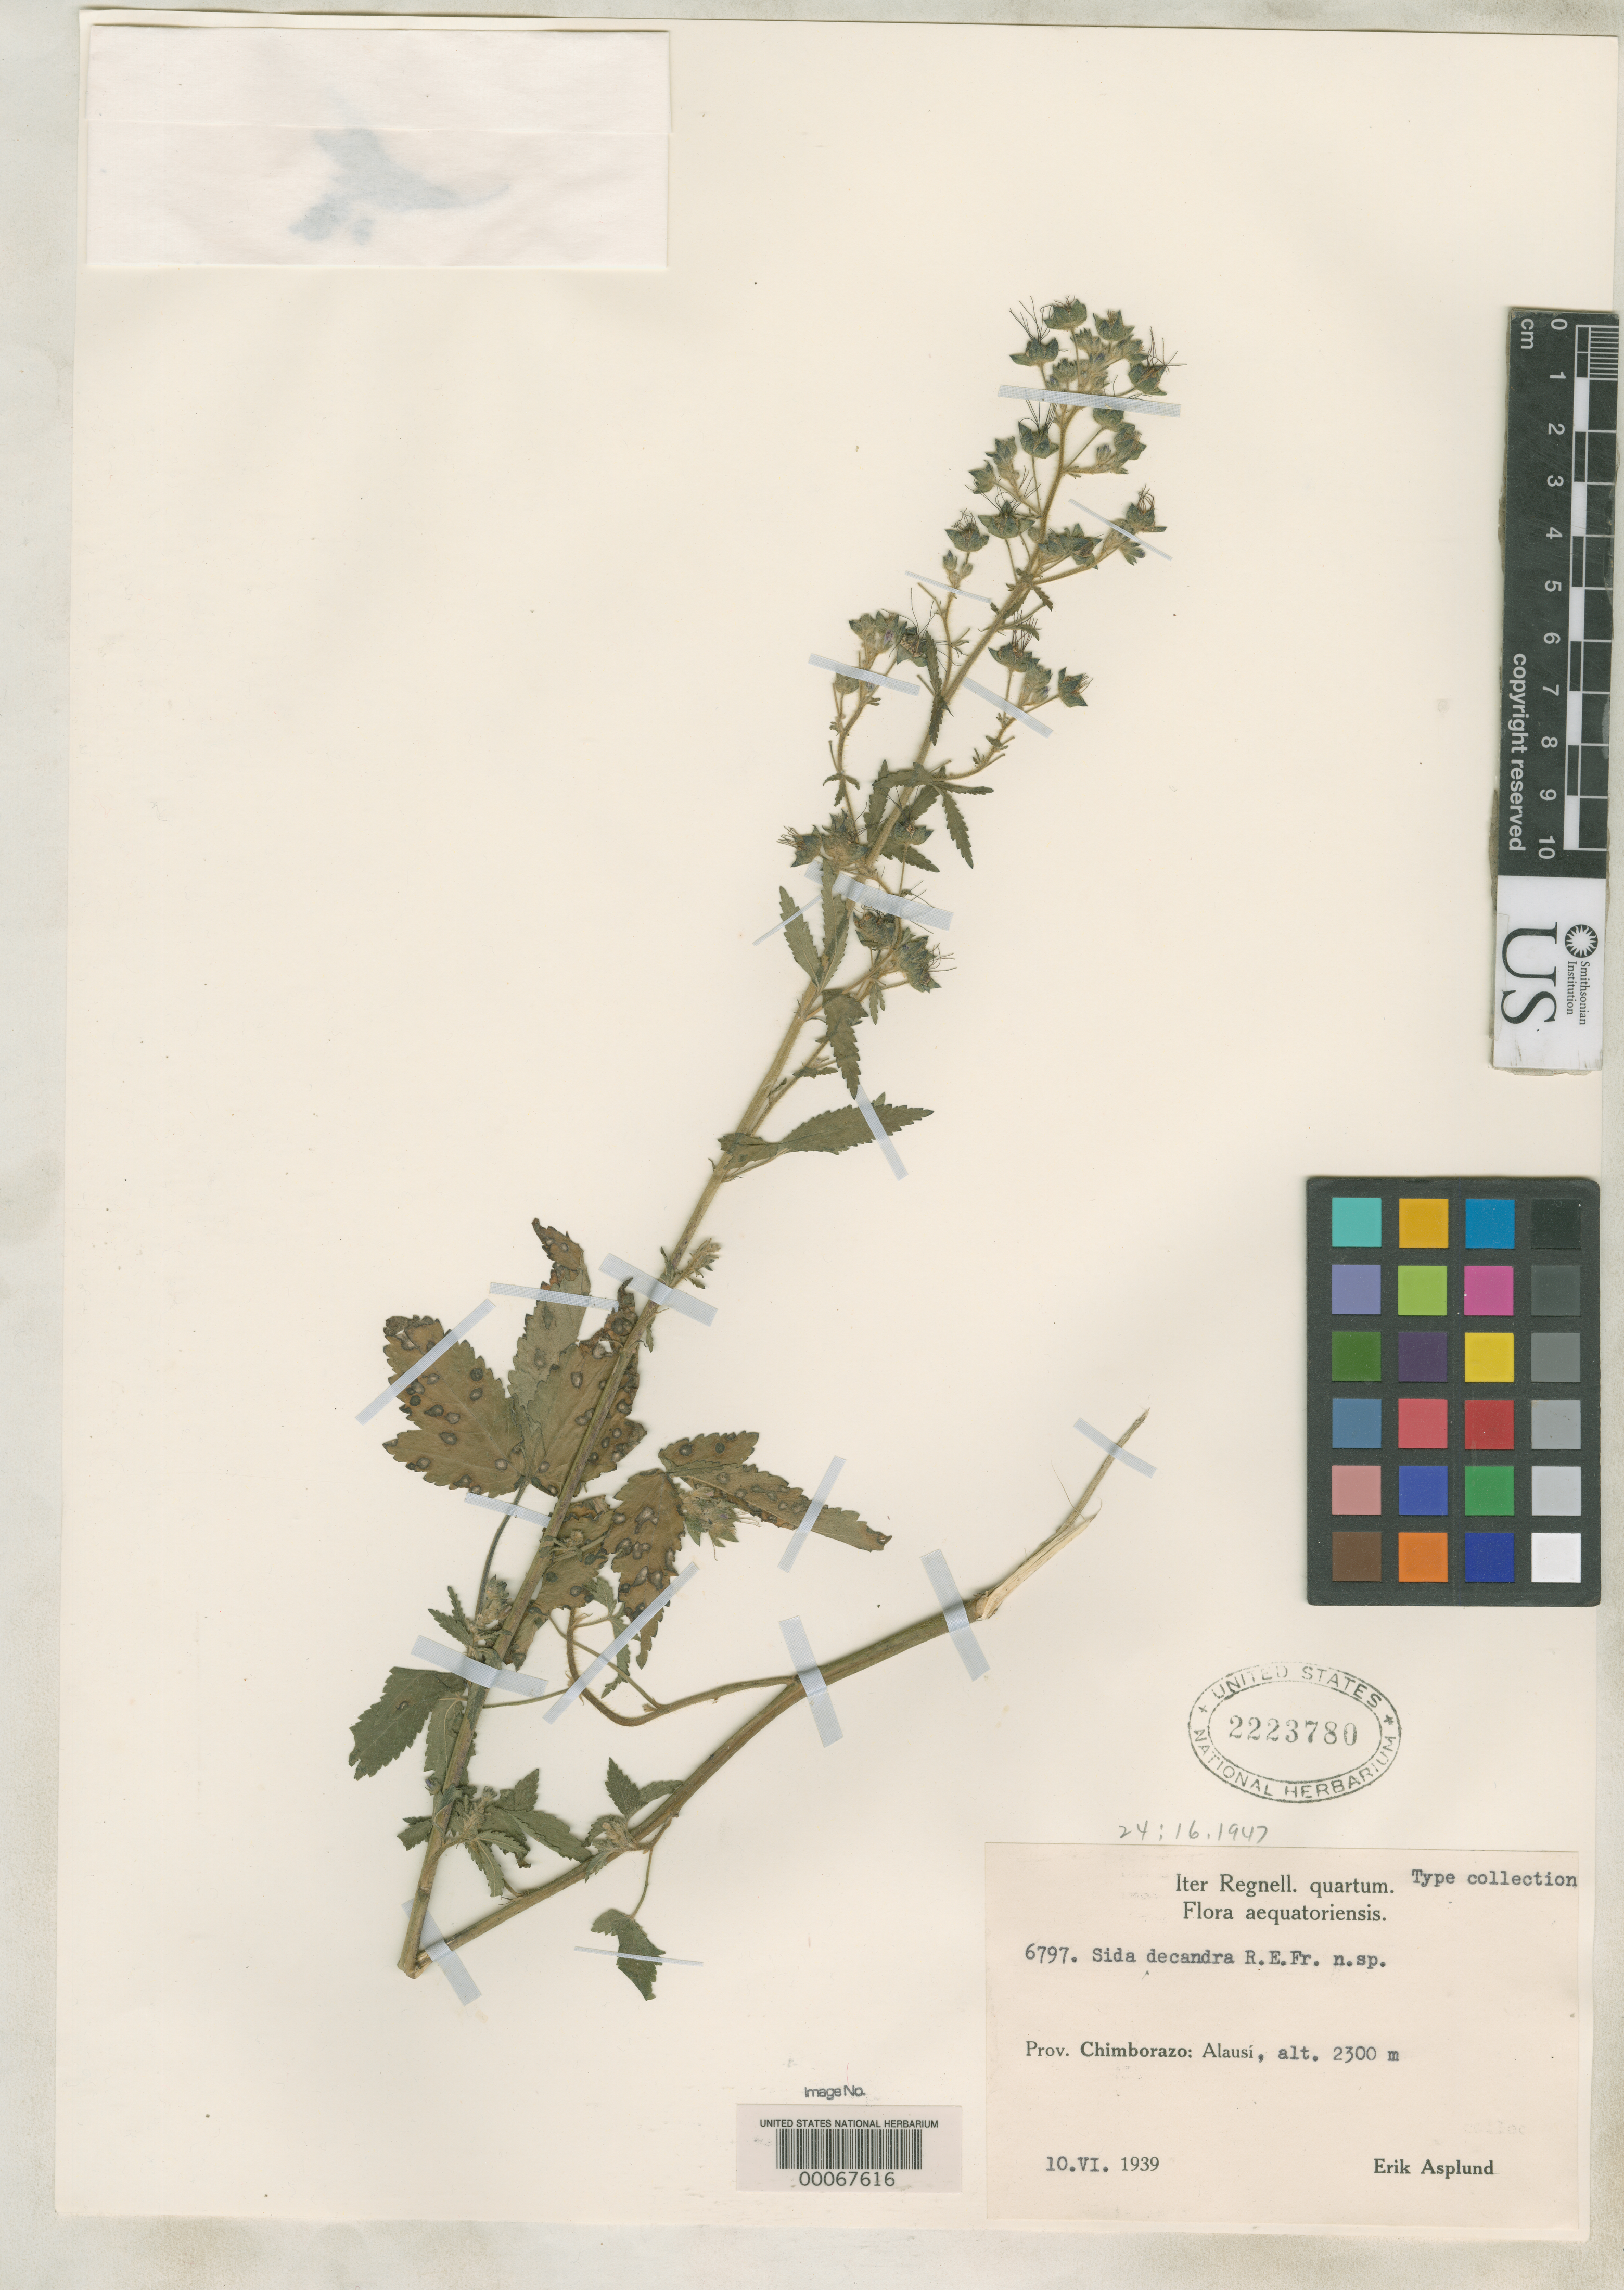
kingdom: Plantae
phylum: Tracheophyta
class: Magnoliopsida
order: Malvales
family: Malvaceae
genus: Sida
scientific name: Sida decandra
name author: R.E. Fr.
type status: Isotype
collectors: E. Asplund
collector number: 6797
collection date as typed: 10 Jun 1939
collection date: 1939-06-10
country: Ecuador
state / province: Chimborazo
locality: Alausi.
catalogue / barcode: US 2223780